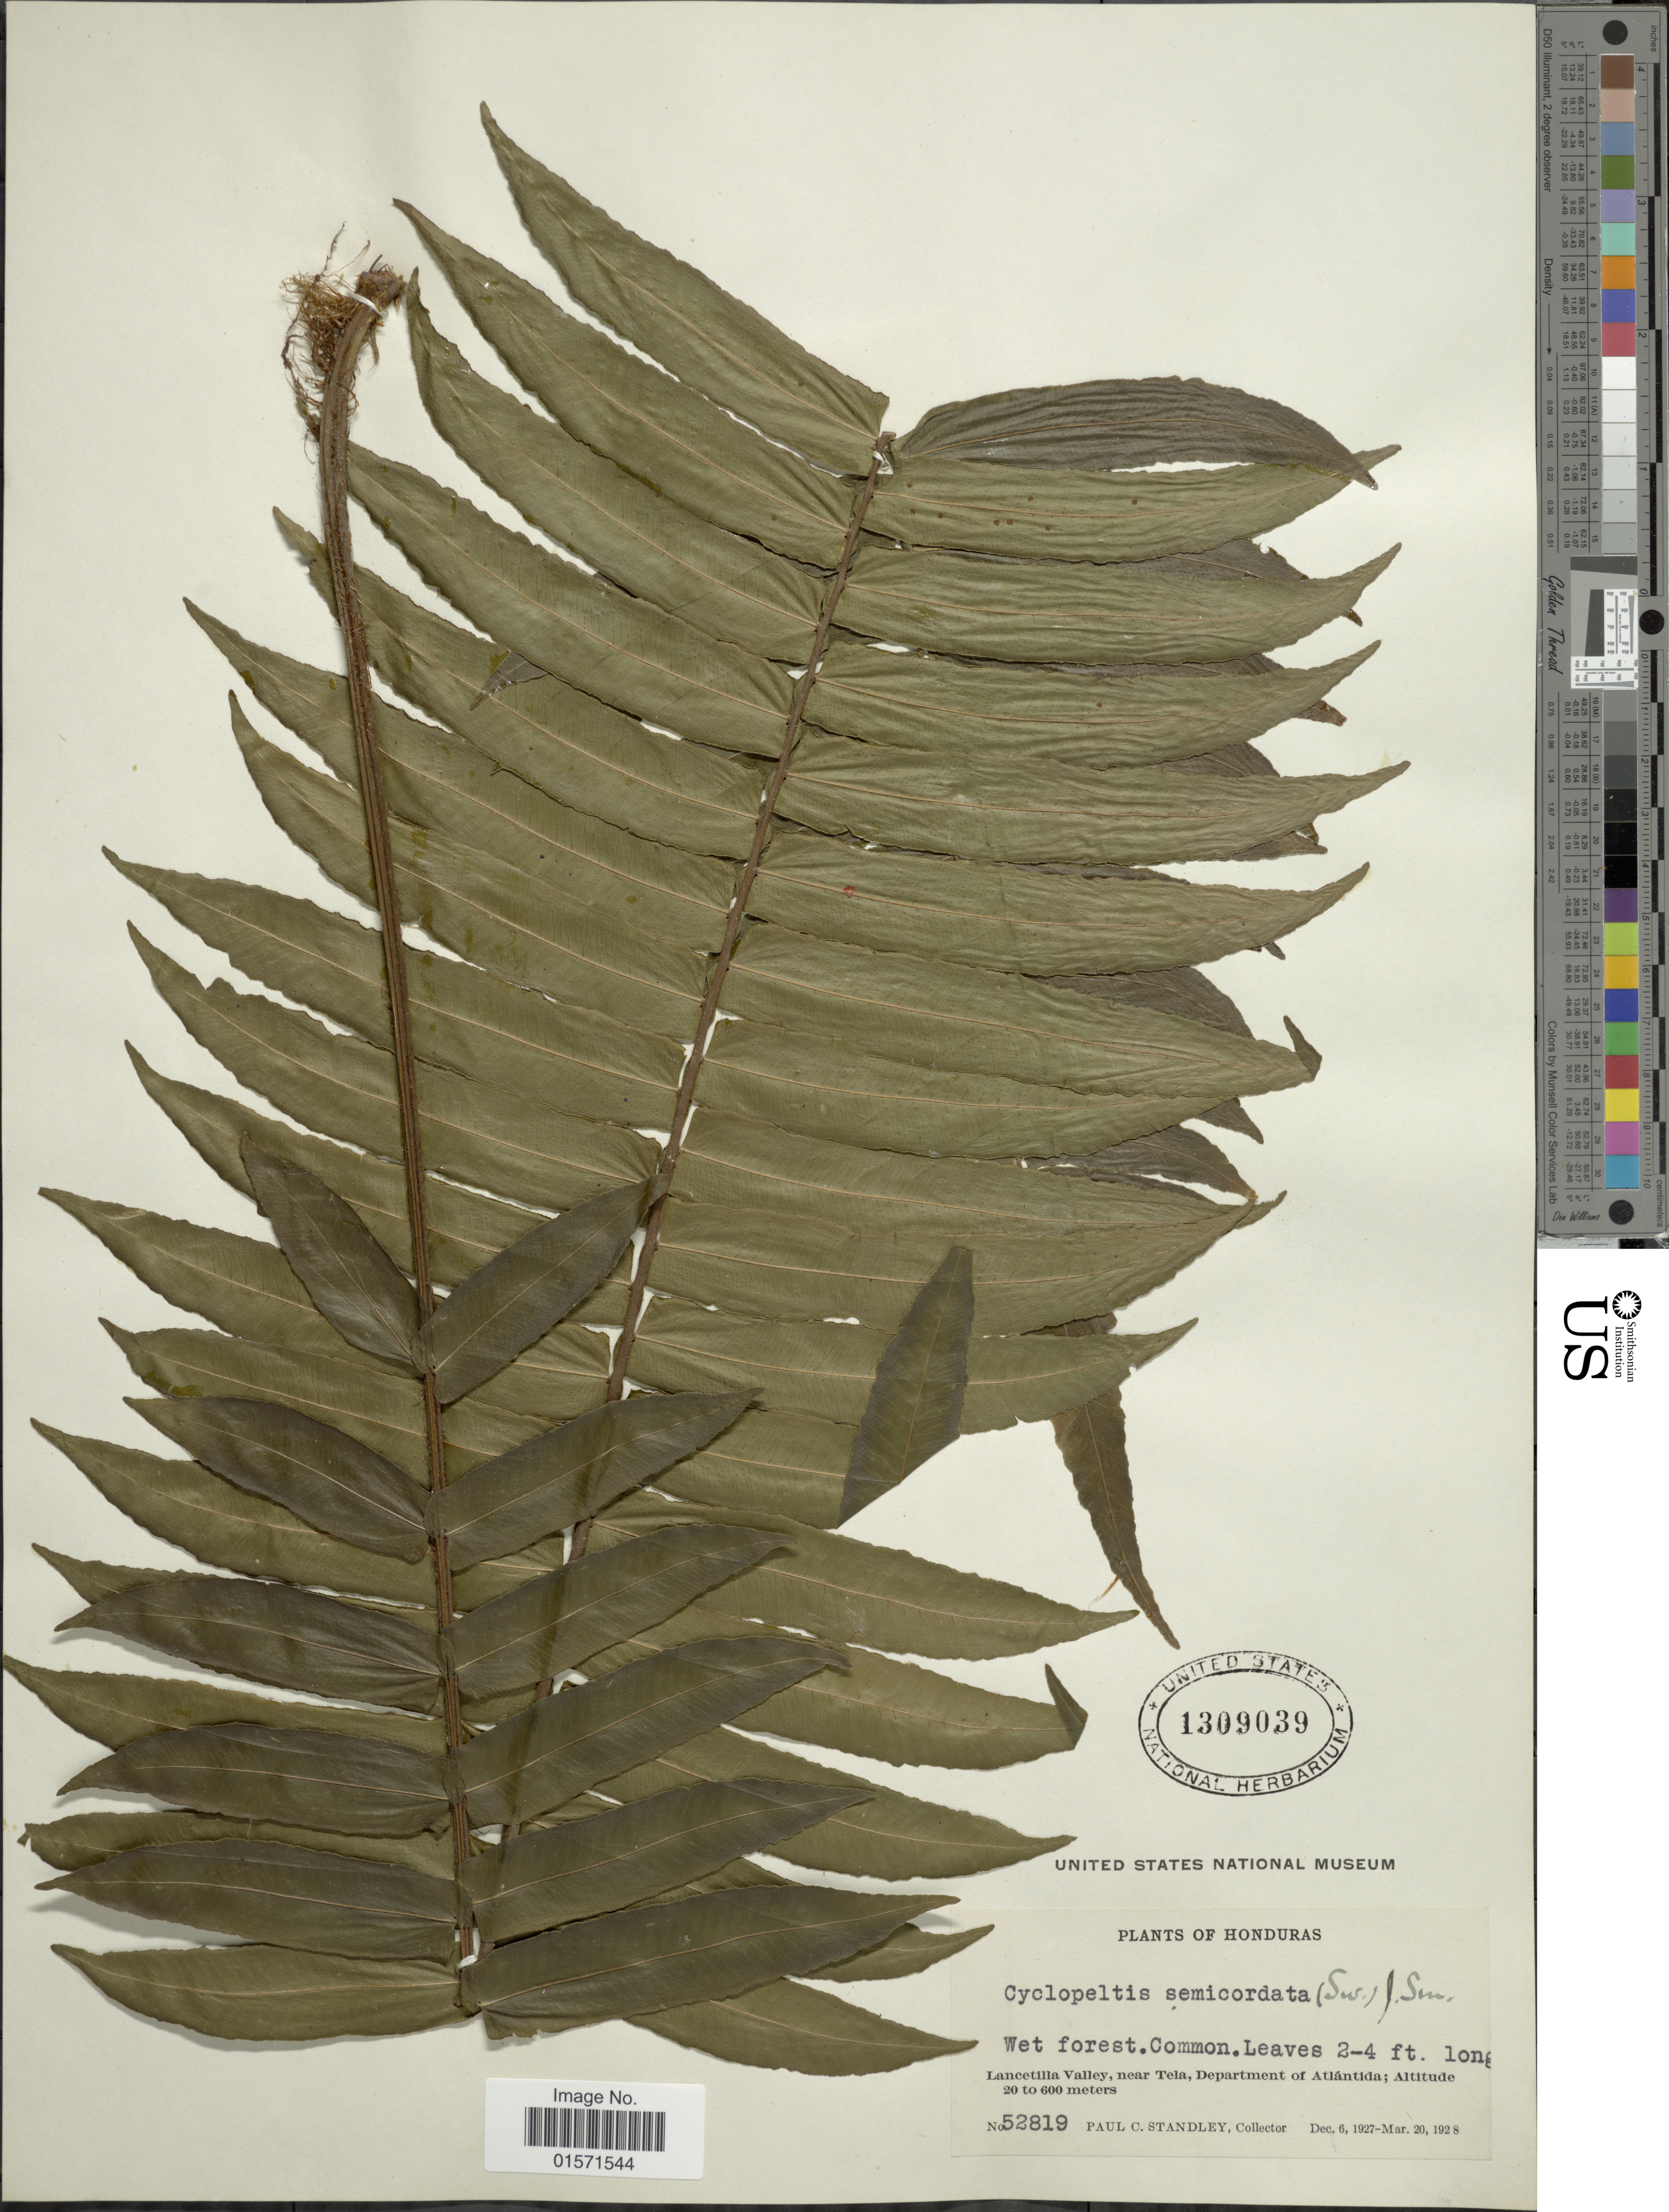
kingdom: Plantae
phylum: Tracheophyta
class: Polypodiopsida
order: Polypodiales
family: Lomariopsidaceae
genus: Cyclopeltis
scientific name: Cyclopeltis semicordata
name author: (Sw.) J. Sm.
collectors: P. C. Standley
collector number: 52819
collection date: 1927-12-06/1928-03-20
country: Honduras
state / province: Atlántida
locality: Lancetilla Valley, near Tela, Department of Atlantida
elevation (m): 20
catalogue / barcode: US 1309039